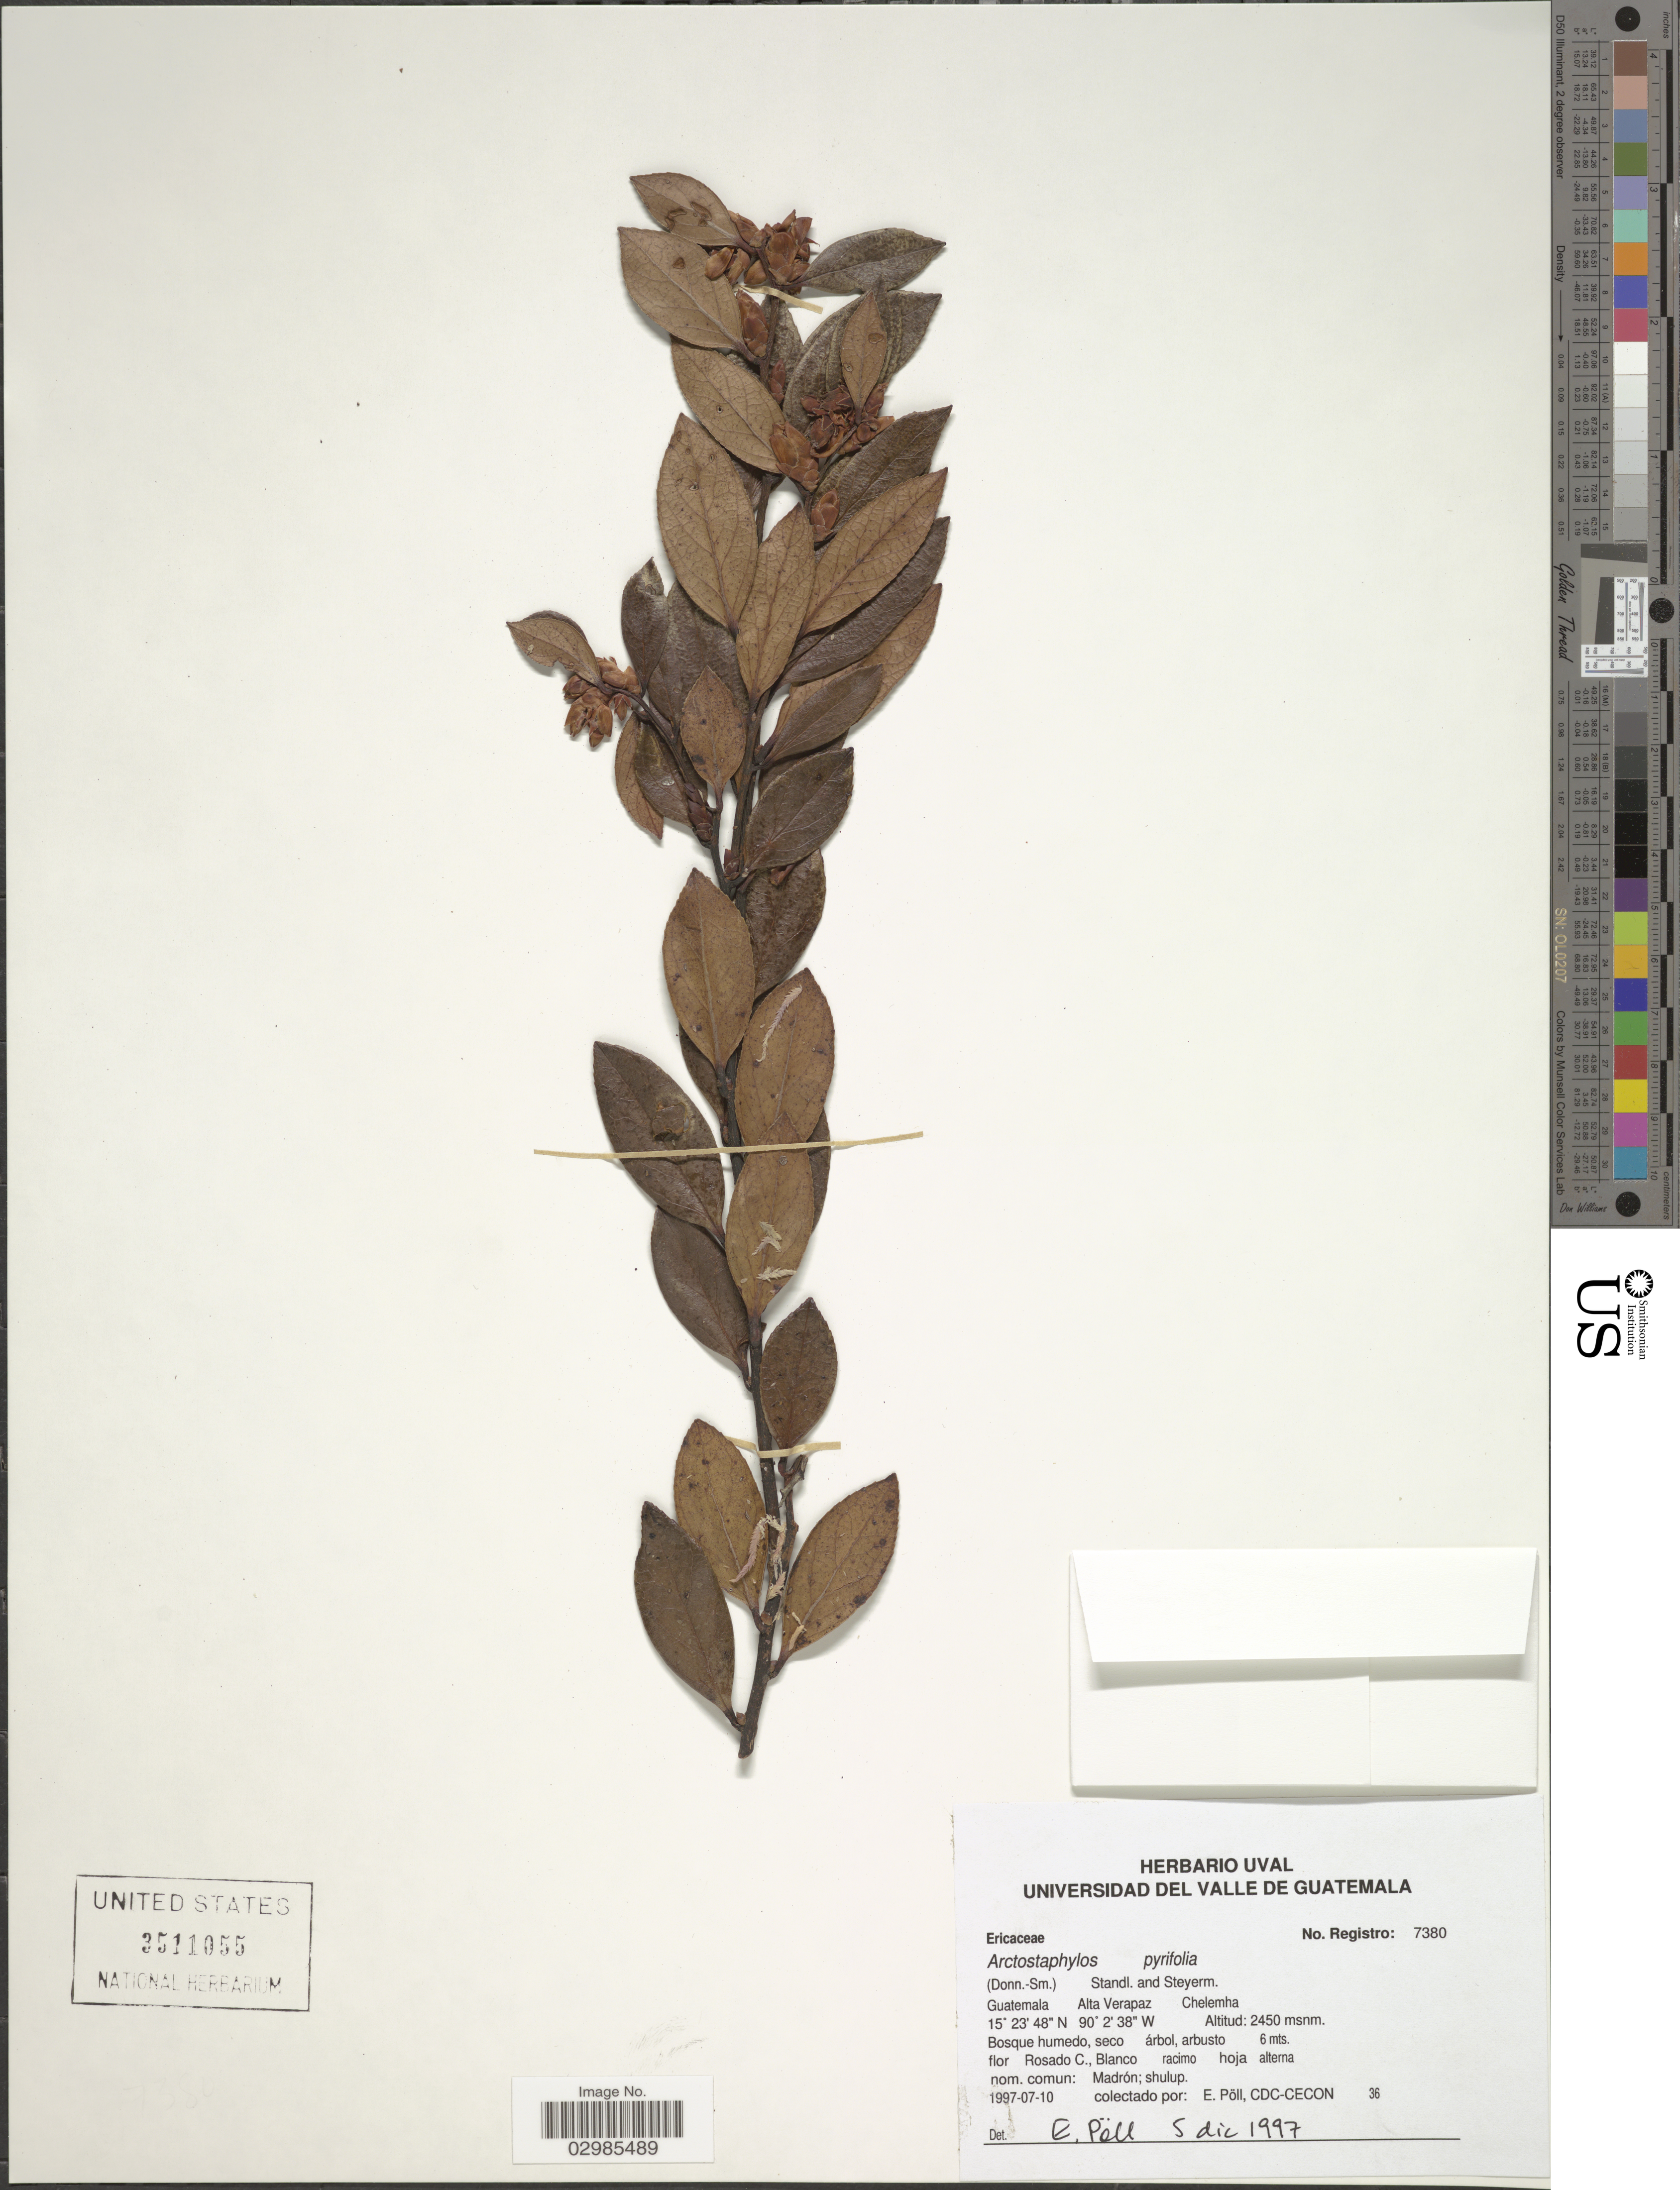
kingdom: Plantae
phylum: Tracheophyta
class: Magnoliopsida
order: Ericales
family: Ericaceae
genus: Arctostaphylos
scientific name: Arctostaphylos pyrifolia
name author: (Donn. Sm.) Standl. & Steyerm.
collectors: E. Pöll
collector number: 36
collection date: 1997-07-10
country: Guatemala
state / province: Alta Verapaz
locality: Chelemha.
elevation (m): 2450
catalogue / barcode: US 3511055